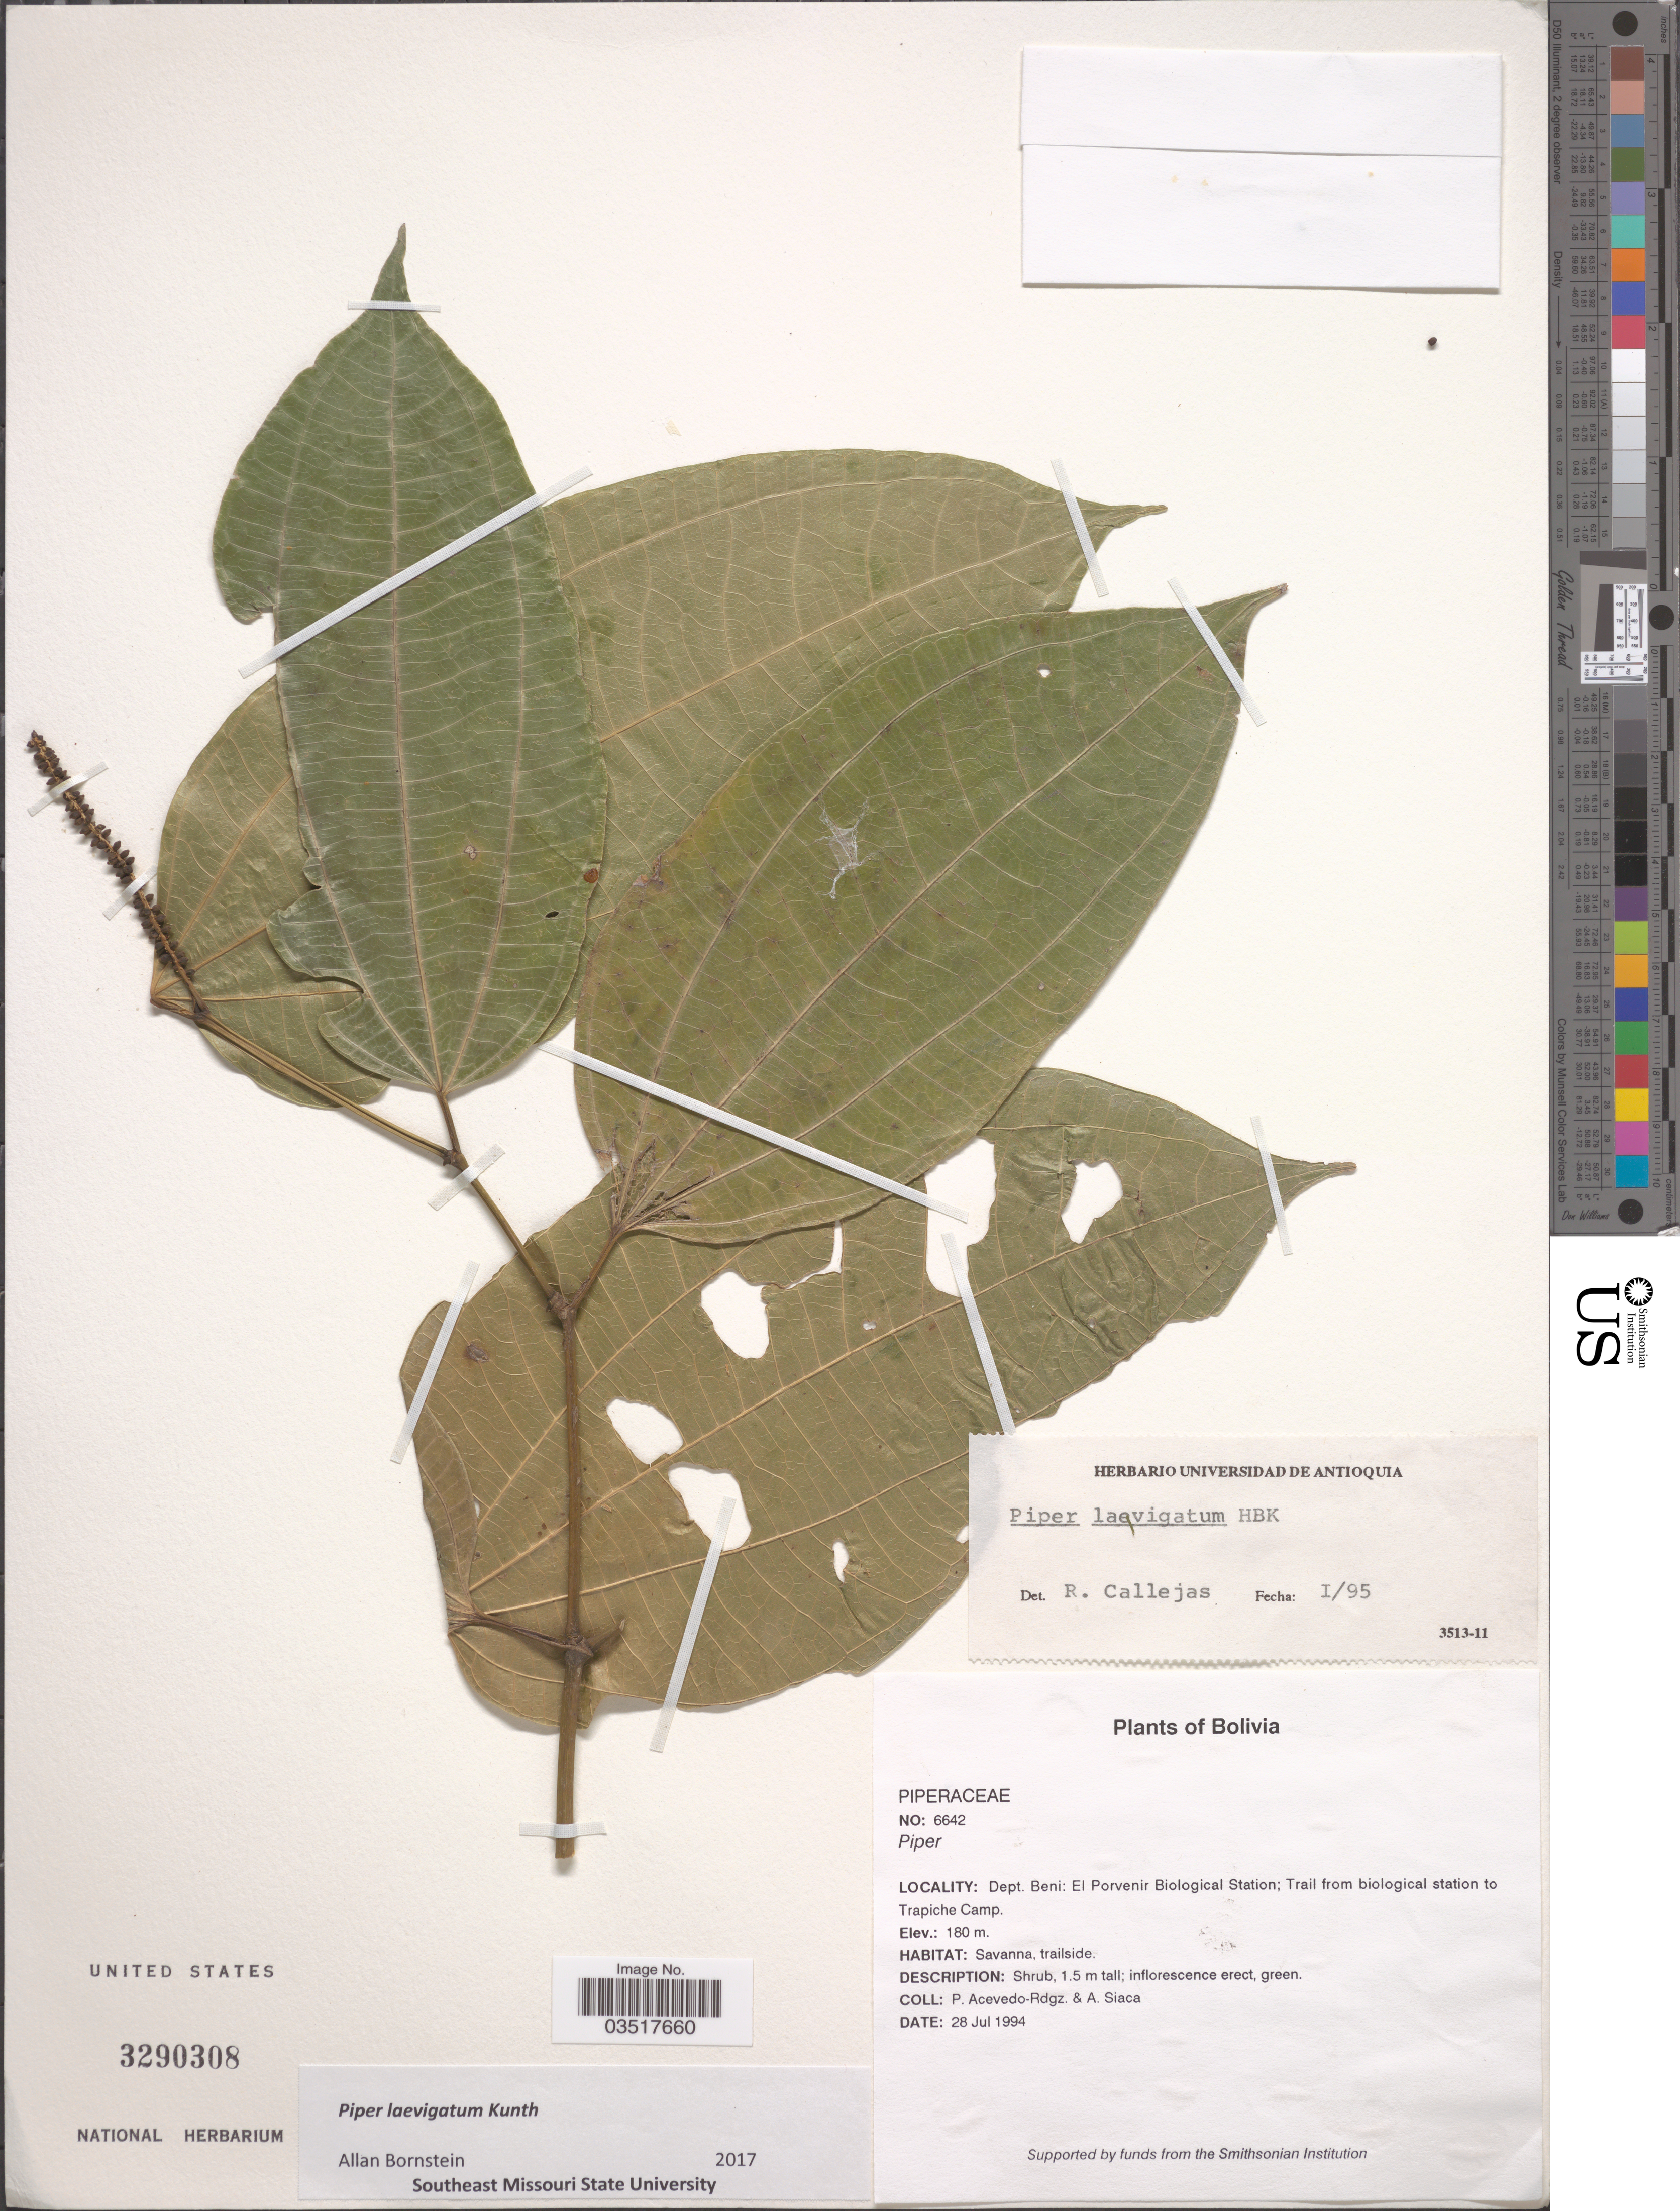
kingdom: Plantae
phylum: Tracheophyta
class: Magnoliopsida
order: Piperales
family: Piperaceae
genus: Piper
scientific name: Piper laevigatum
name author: Kunth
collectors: P. Acevedo-Rodr. & A. Siaca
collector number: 6642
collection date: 1994-07-28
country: Bolivia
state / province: Beni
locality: Dept. Beni: El Porvenir Biological Station; Trail from biological station to Trapiche Camp.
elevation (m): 180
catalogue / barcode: US 3290308